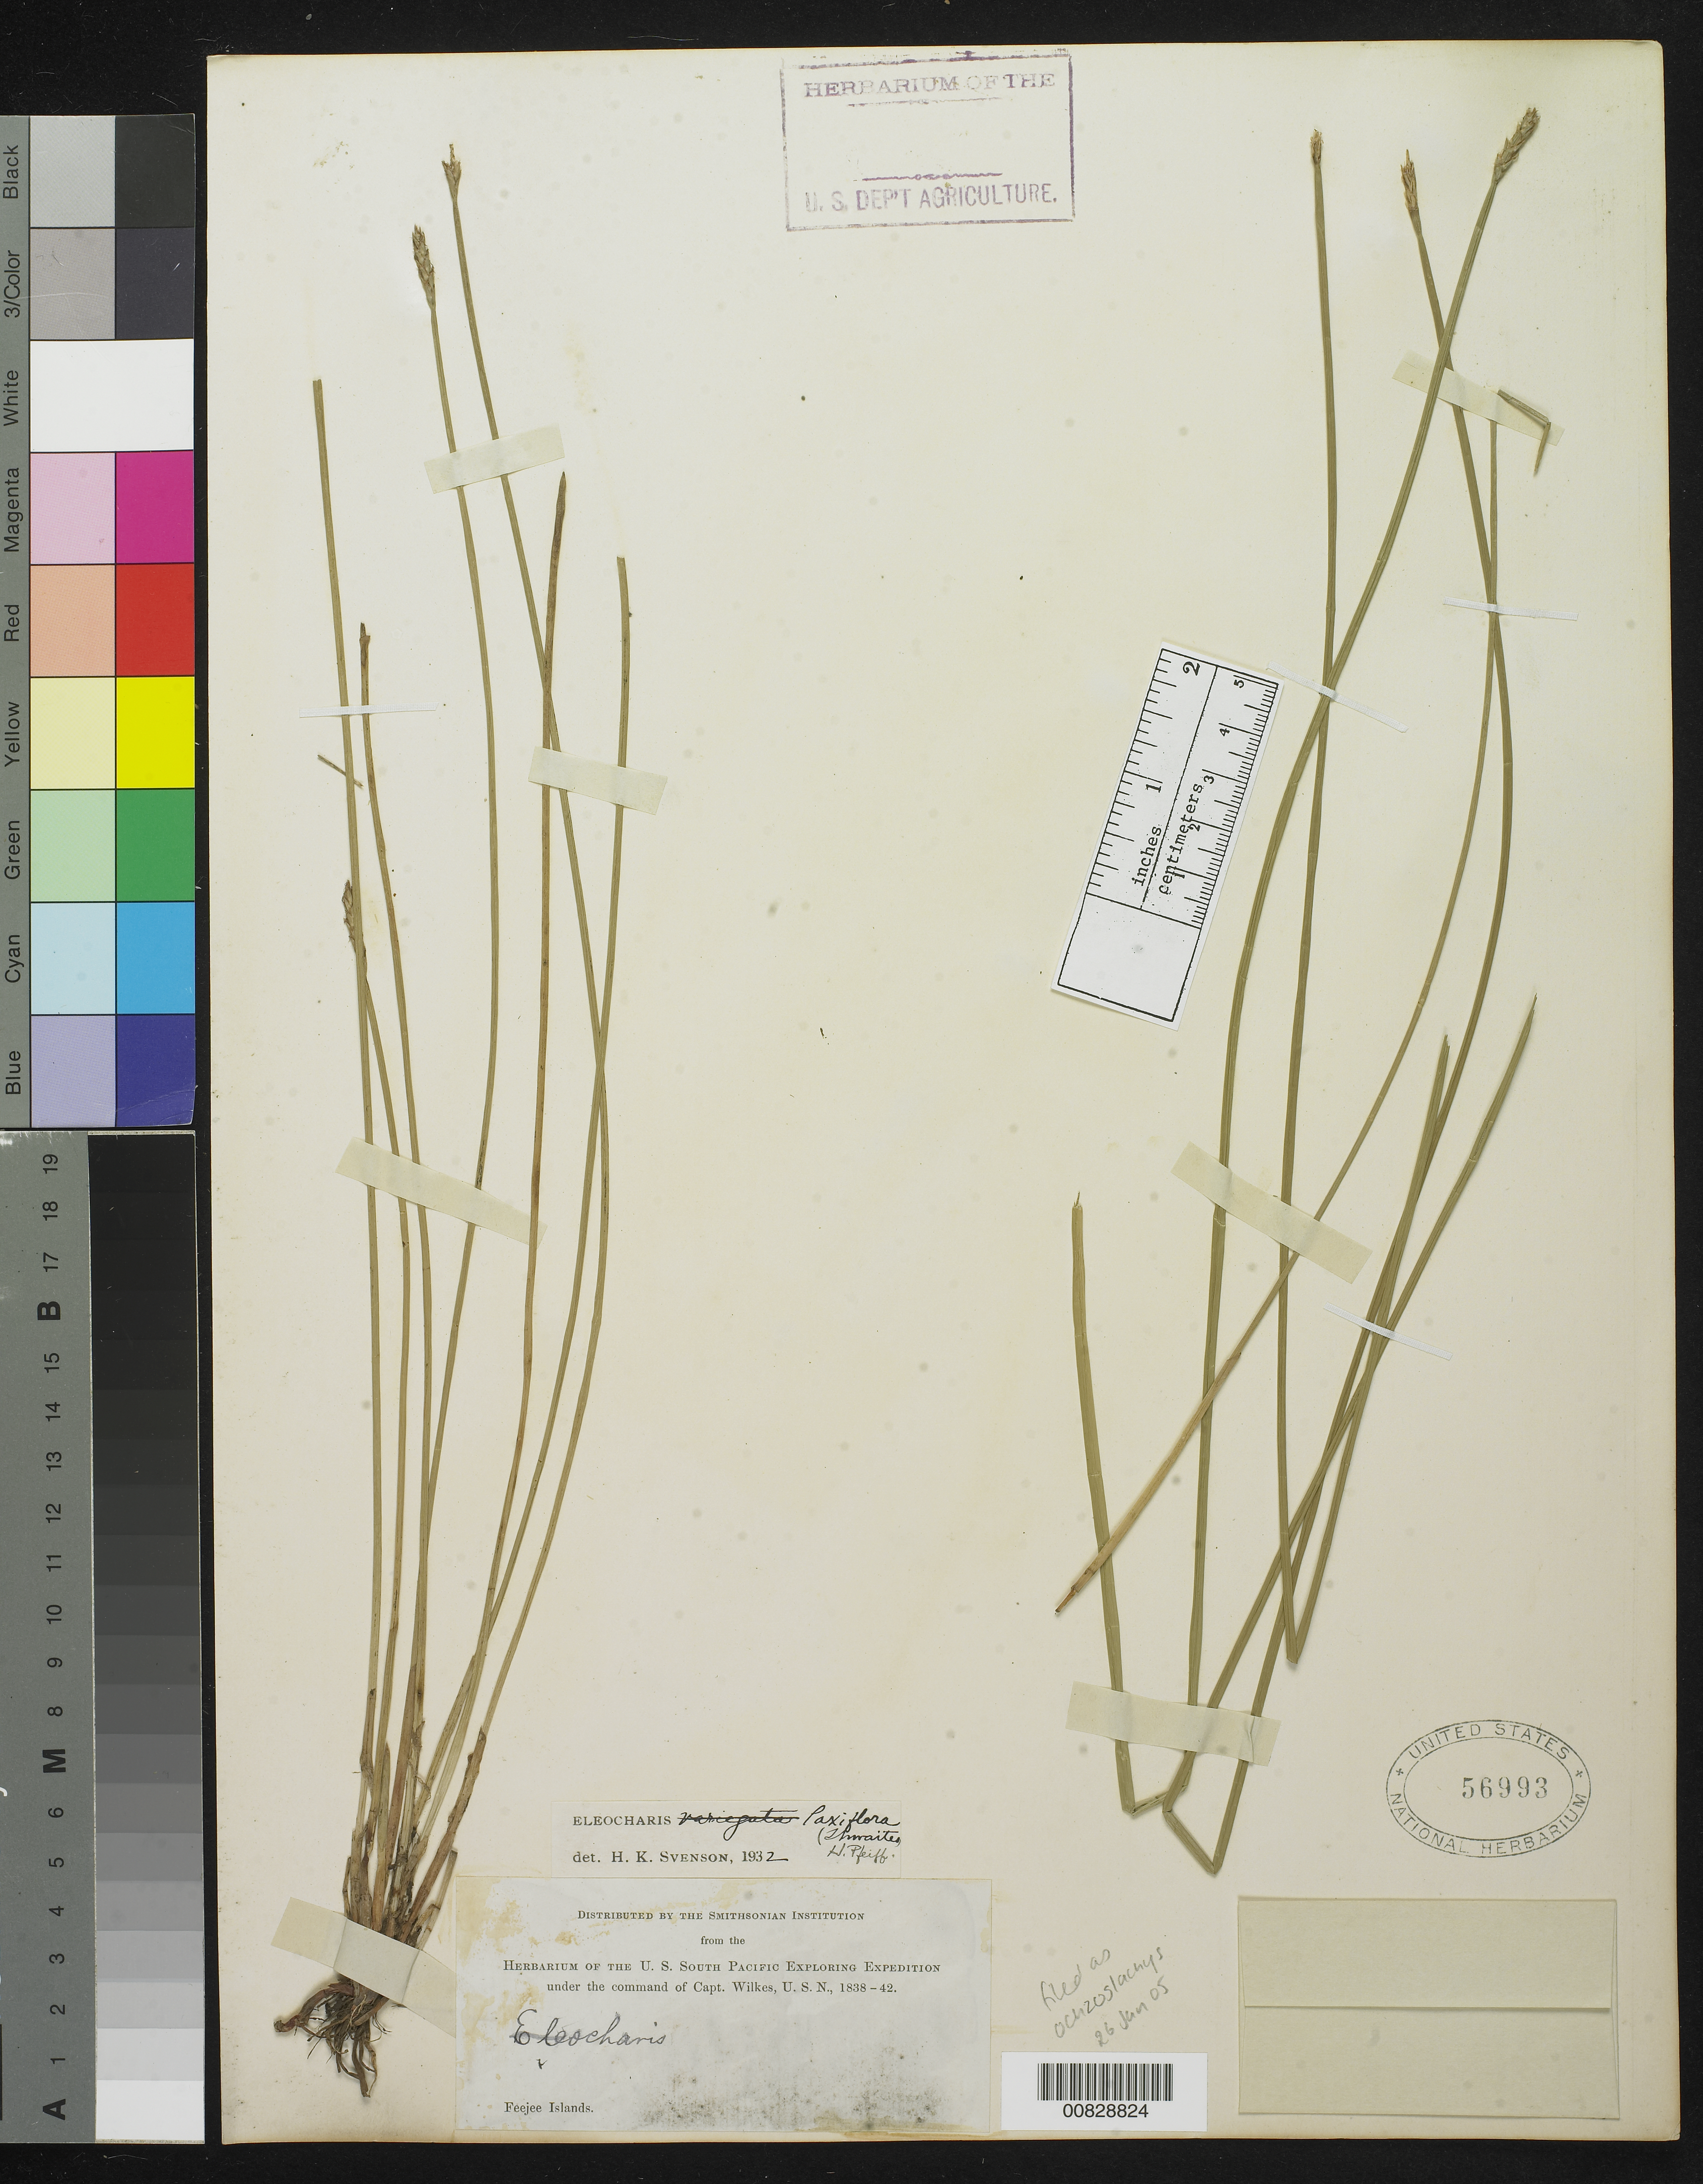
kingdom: Plantae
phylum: Tracheophyta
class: Liliopsida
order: Poales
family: Cyperaceae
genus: Eleocharis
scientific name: Eleocharis ochrostachys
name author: Steud.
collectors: Wilkes Explor. Exped.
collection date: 1838/1842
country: Fiji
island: Yasawa Group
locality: Feejee Islands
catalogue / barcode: US 56993